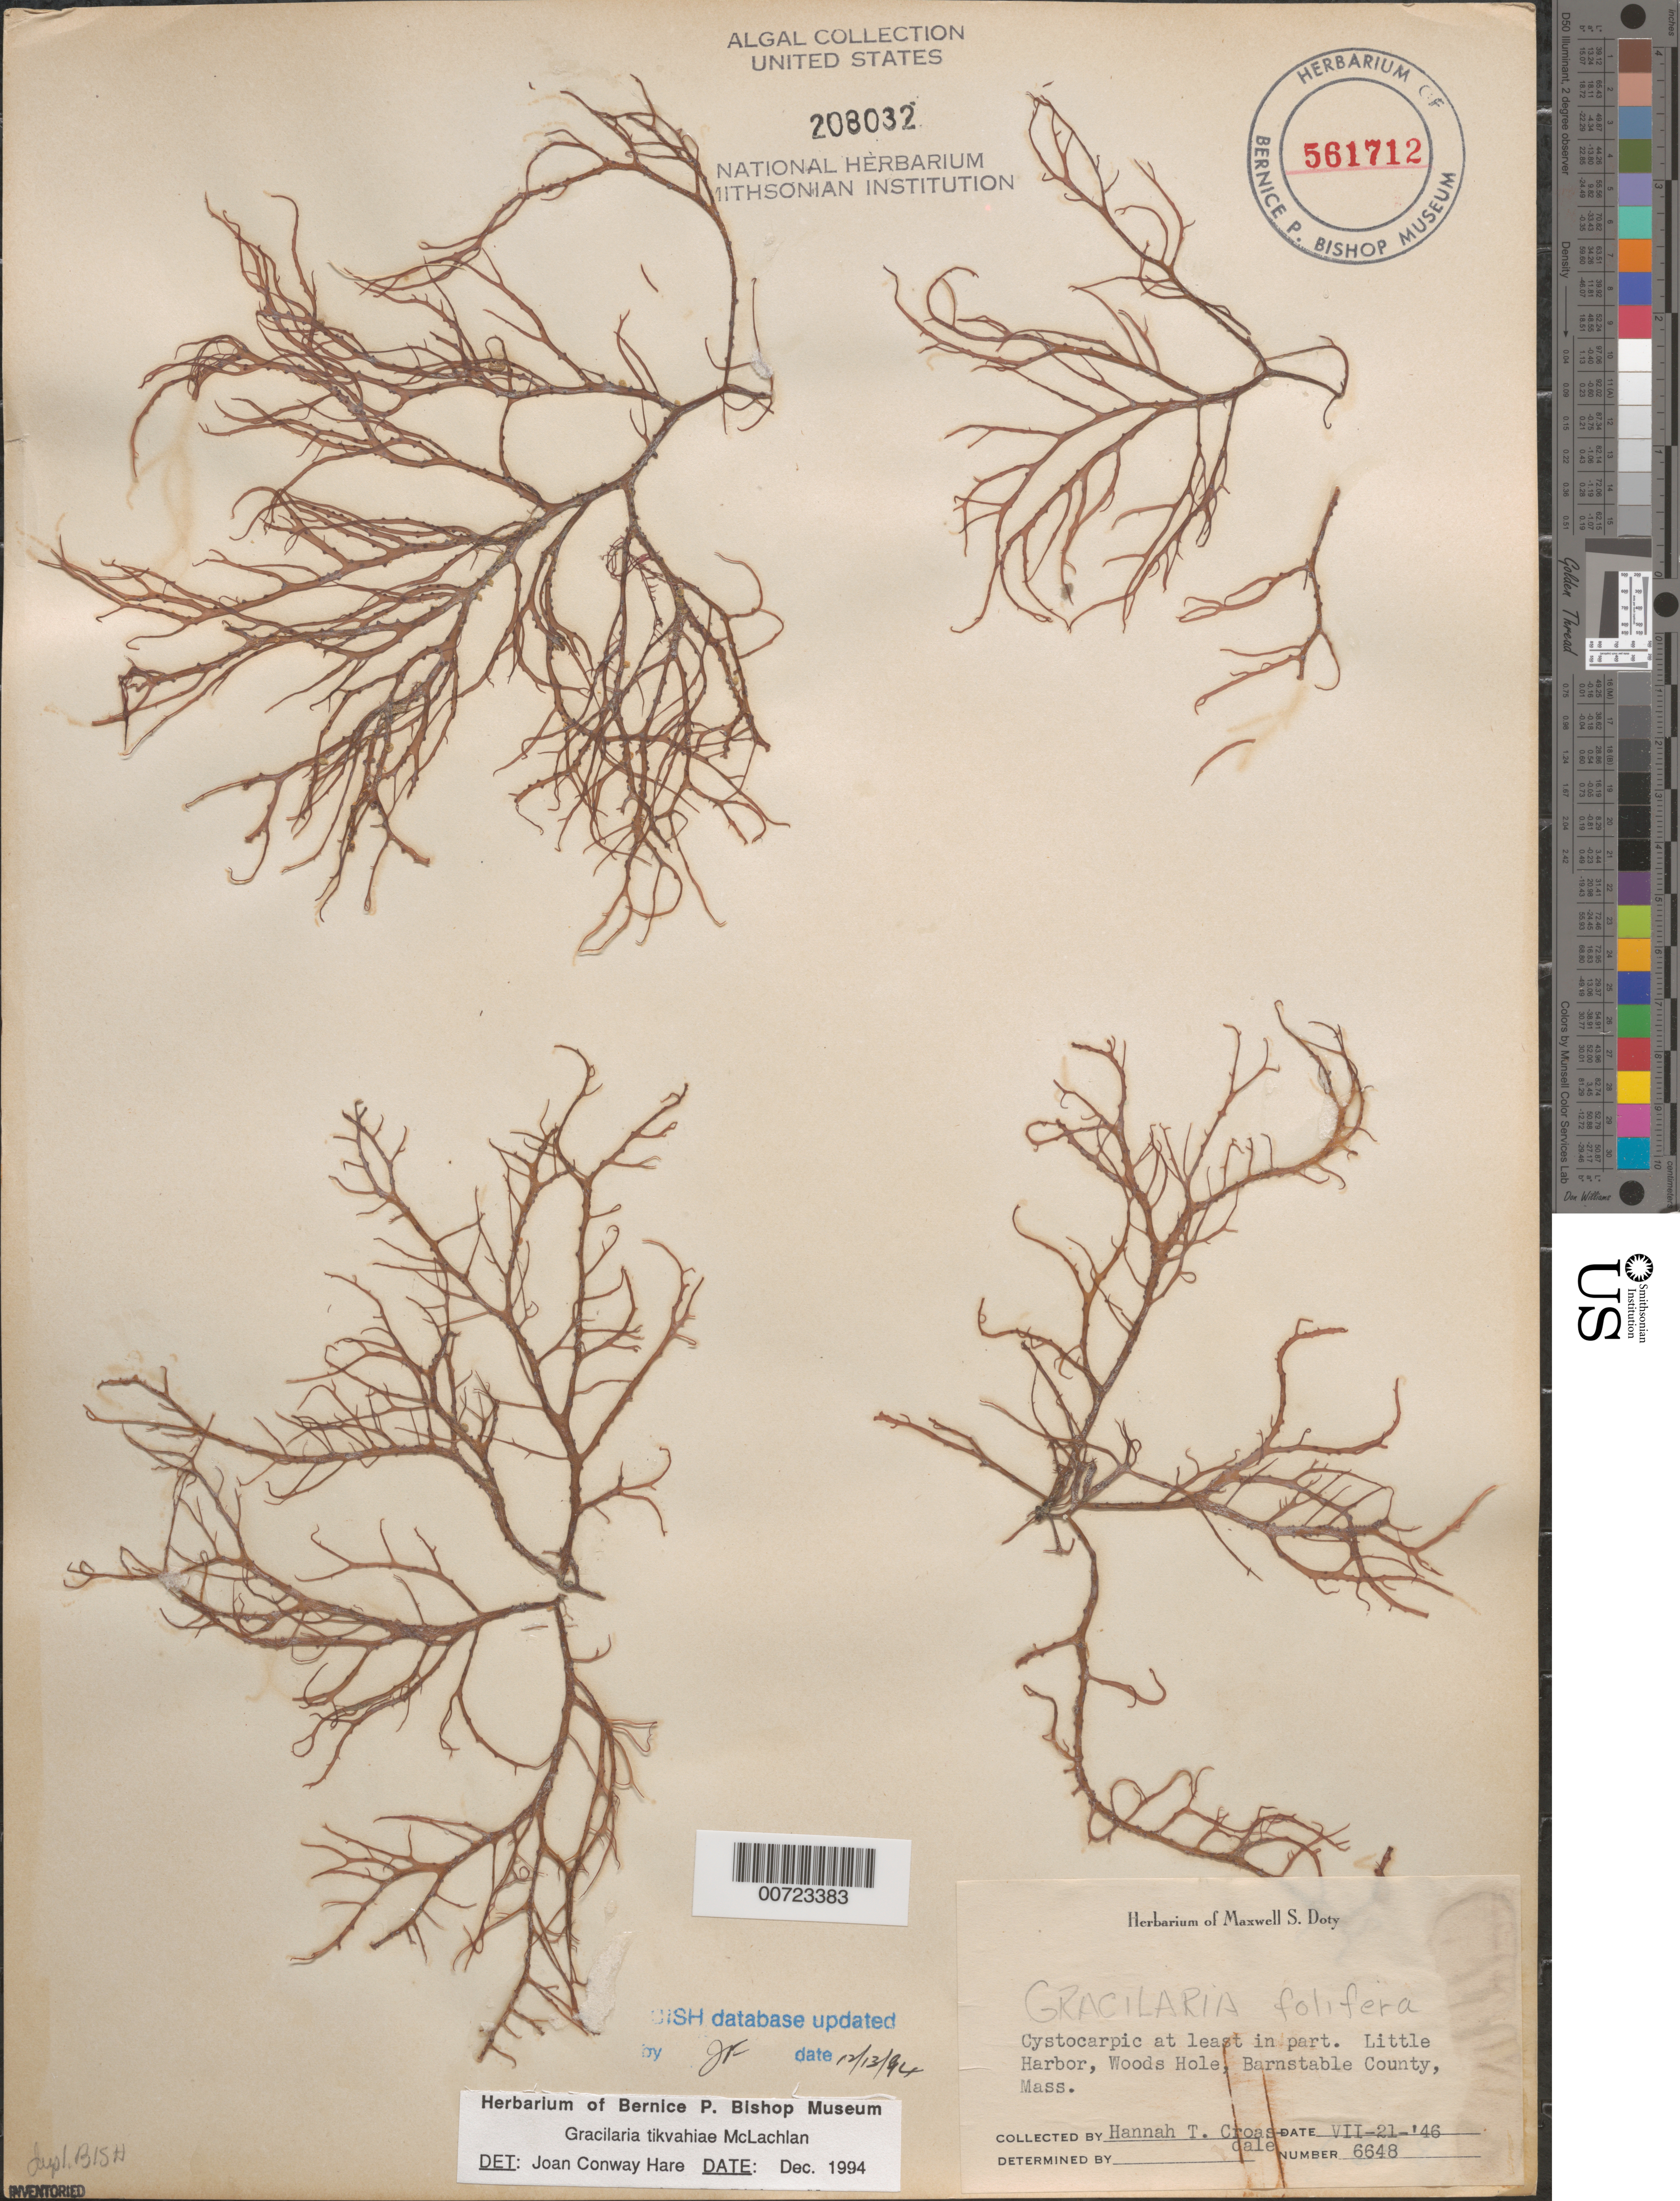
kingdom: Plantae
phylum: Rhodophyta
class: Florideophyceae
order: Gracilariales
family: Gracilariaceae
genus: Gracilaria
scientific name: Gracilaria tikvahiae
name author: McLachlan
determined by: Hare, Joan Conway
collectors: H. T. Croasdale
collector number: MSD 6648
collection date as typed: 21 Jul 1946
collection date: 1946-07-21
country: United States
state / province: Massachusetts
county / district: Barnstable County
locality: Little Harbor, Woods Hole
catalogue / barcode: US 208032